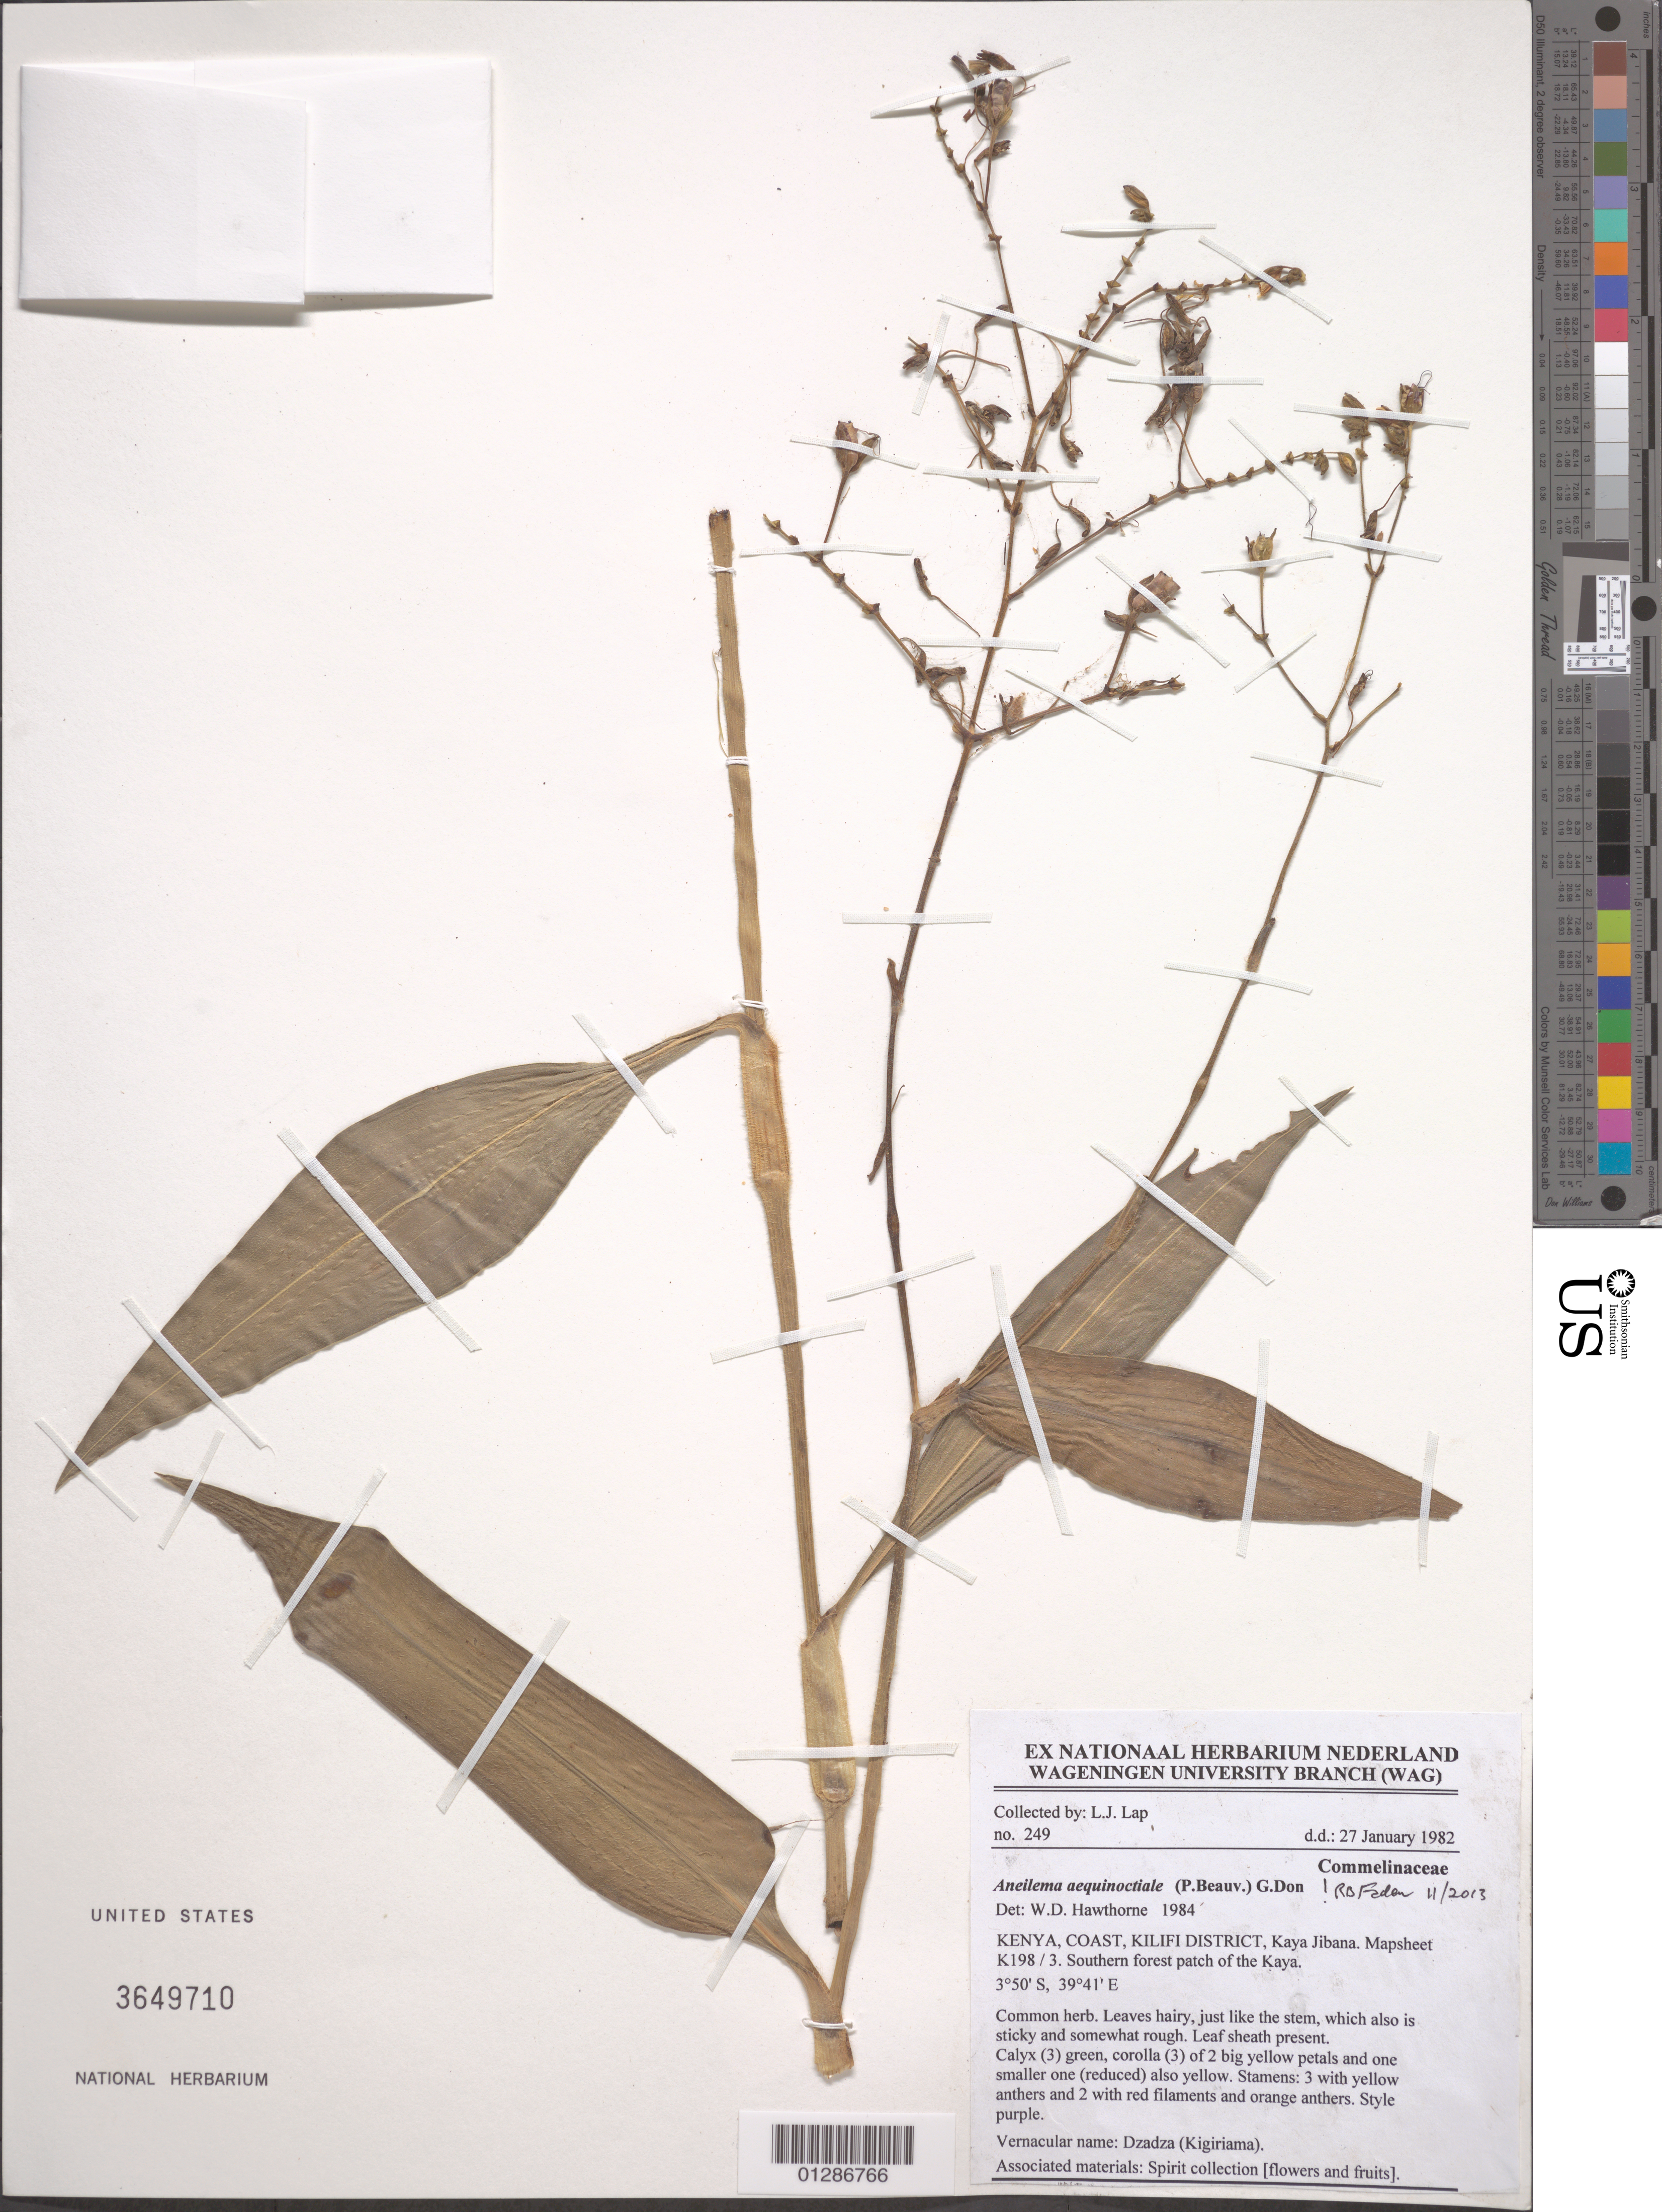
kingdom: Plantae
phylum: Tracheophyta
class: Liliopsida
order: Commelinales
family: Commelinaceae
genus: Aneilema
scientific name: Aneilema aequinoctiale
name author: (P. Beauv.) Loudon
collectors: L. Lap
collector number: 249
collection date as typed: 27 Jan 1982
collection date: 1982-01-27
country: Kenya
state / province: Kilifi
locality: Kaya Jibana. Mapsheet K 198/3, Southern forest patch of the Kaya.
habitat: Herb.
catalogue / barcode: US 3649710